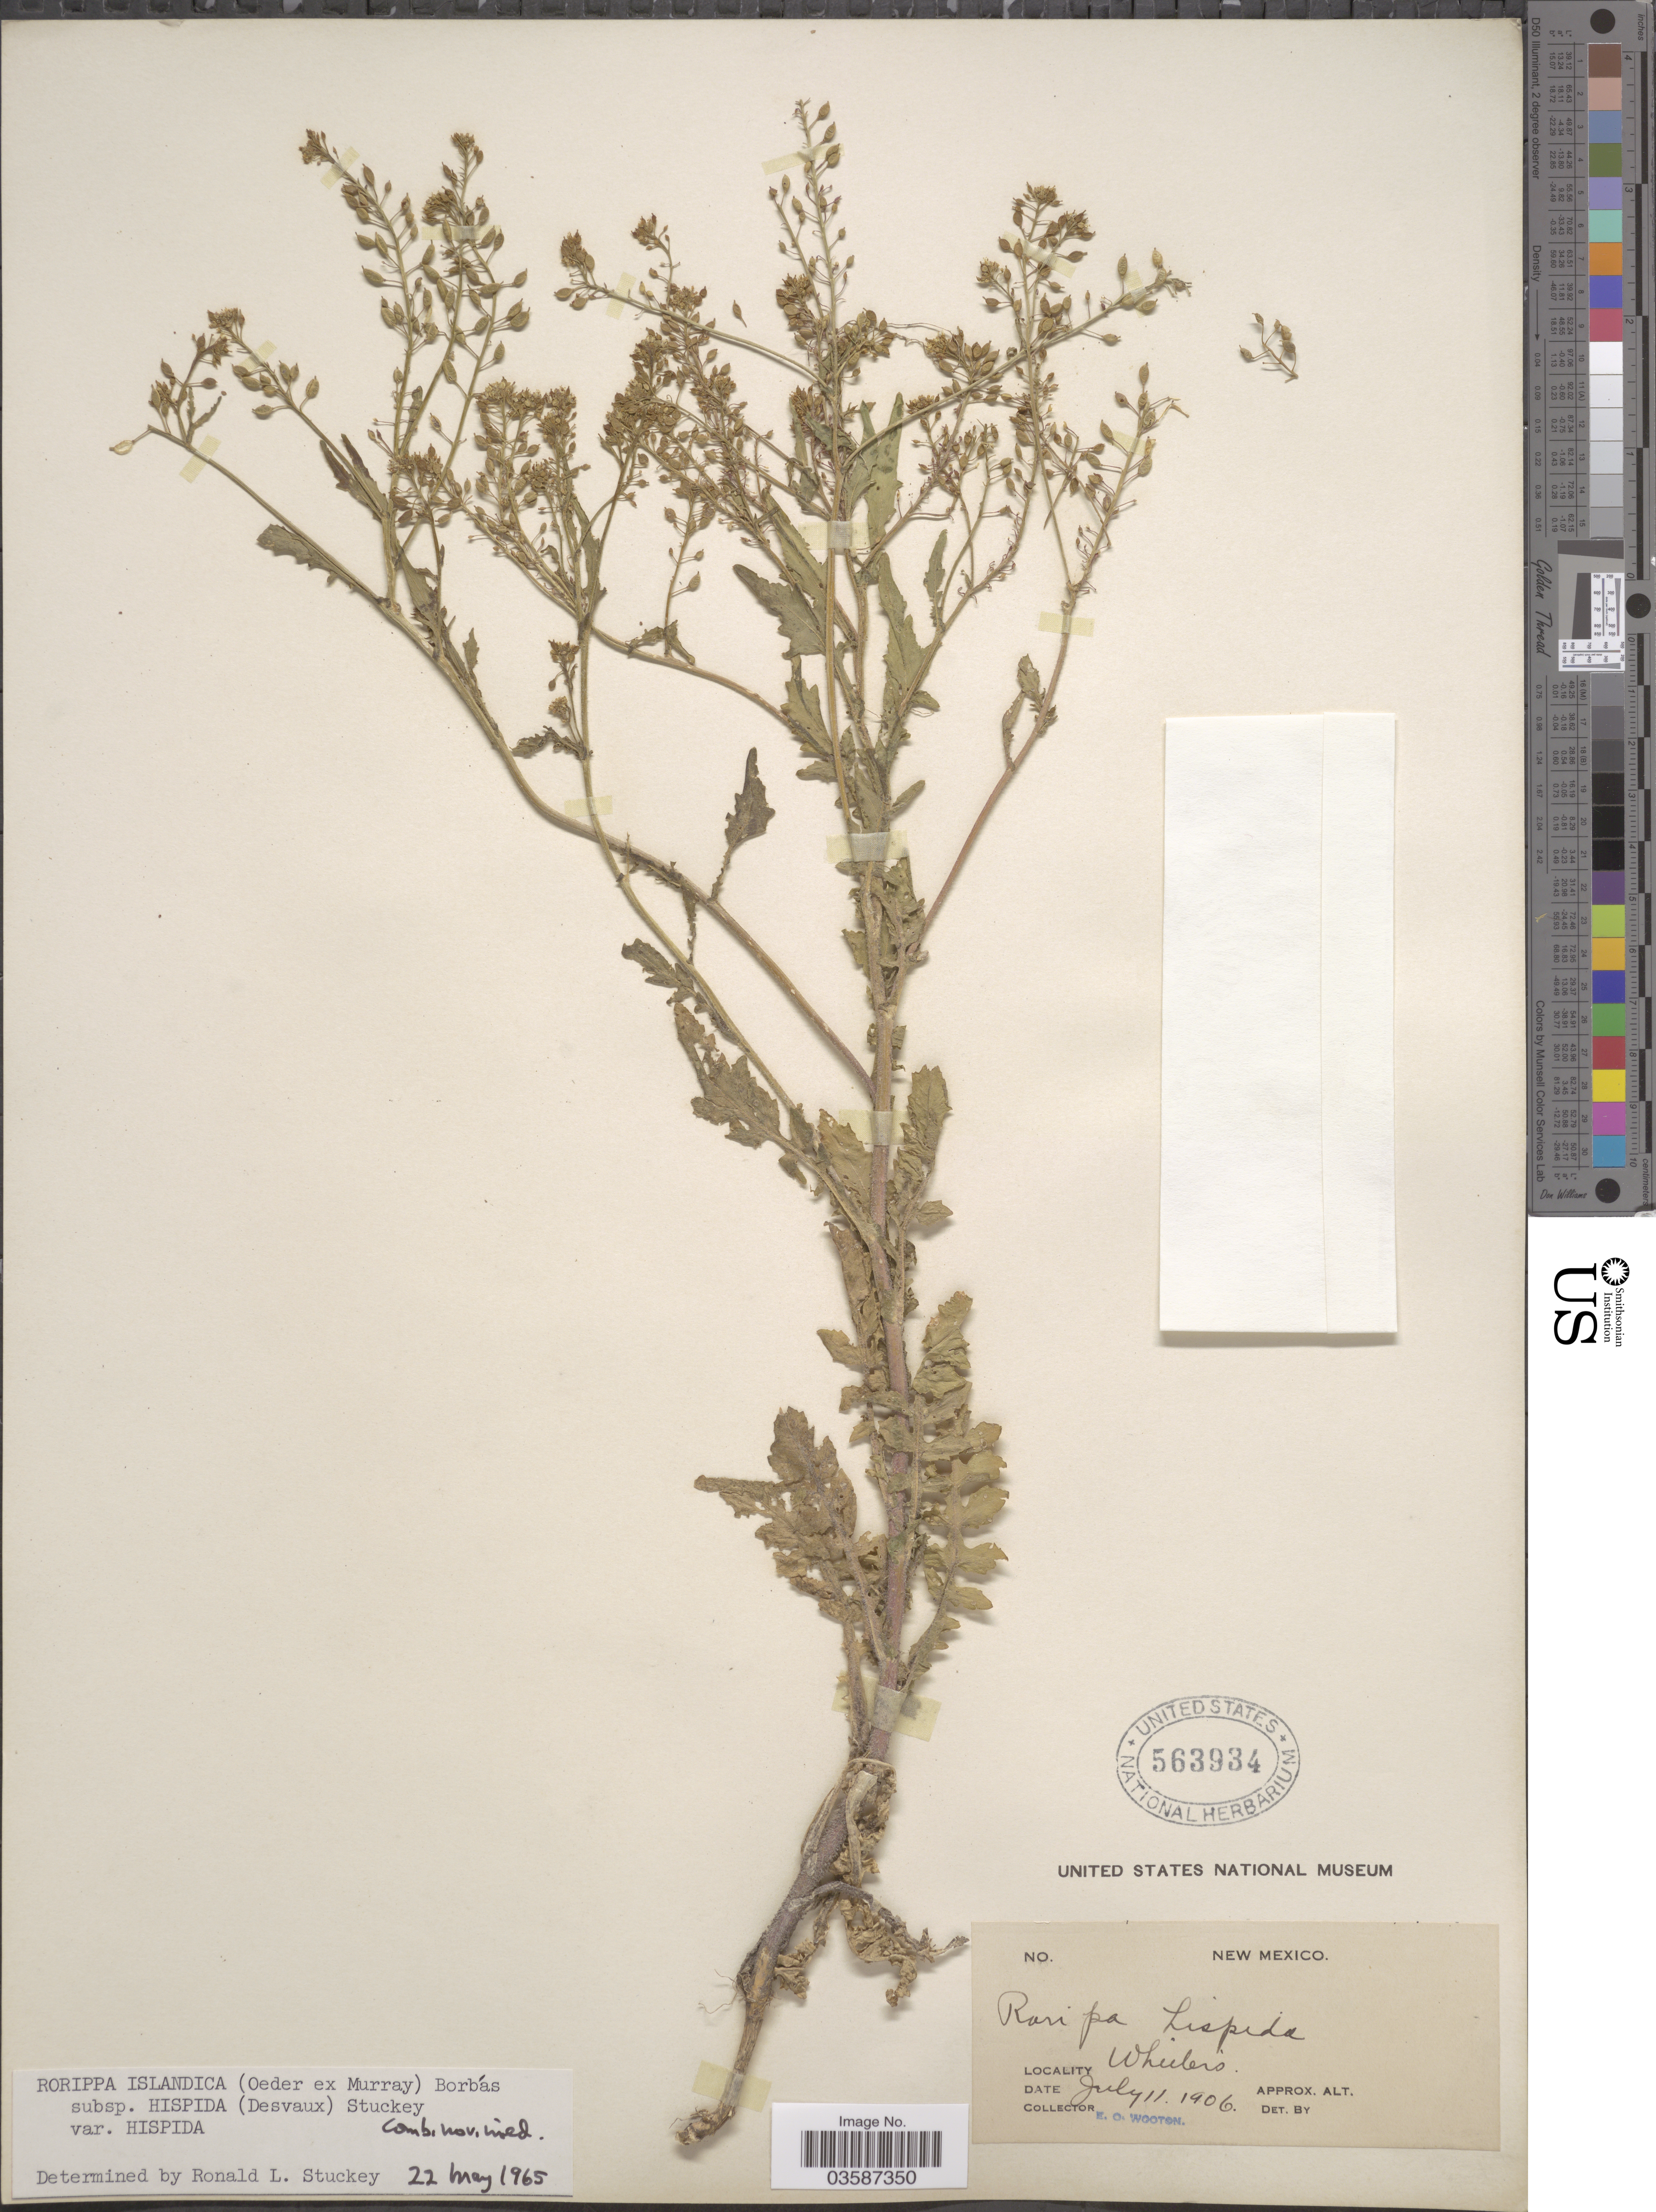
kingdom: Plantae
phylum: Tracheophyta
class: Magnoliopsida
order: Brassicales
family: Brassicaceae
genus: Rorippa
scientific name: Rorippa islandica var. hispida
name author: (Desv.) Butters & Abbe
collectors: E. O. Wooton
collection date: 1906-07-11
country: United States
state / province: New Mexico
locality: Wheelers.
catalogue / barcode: US 563934